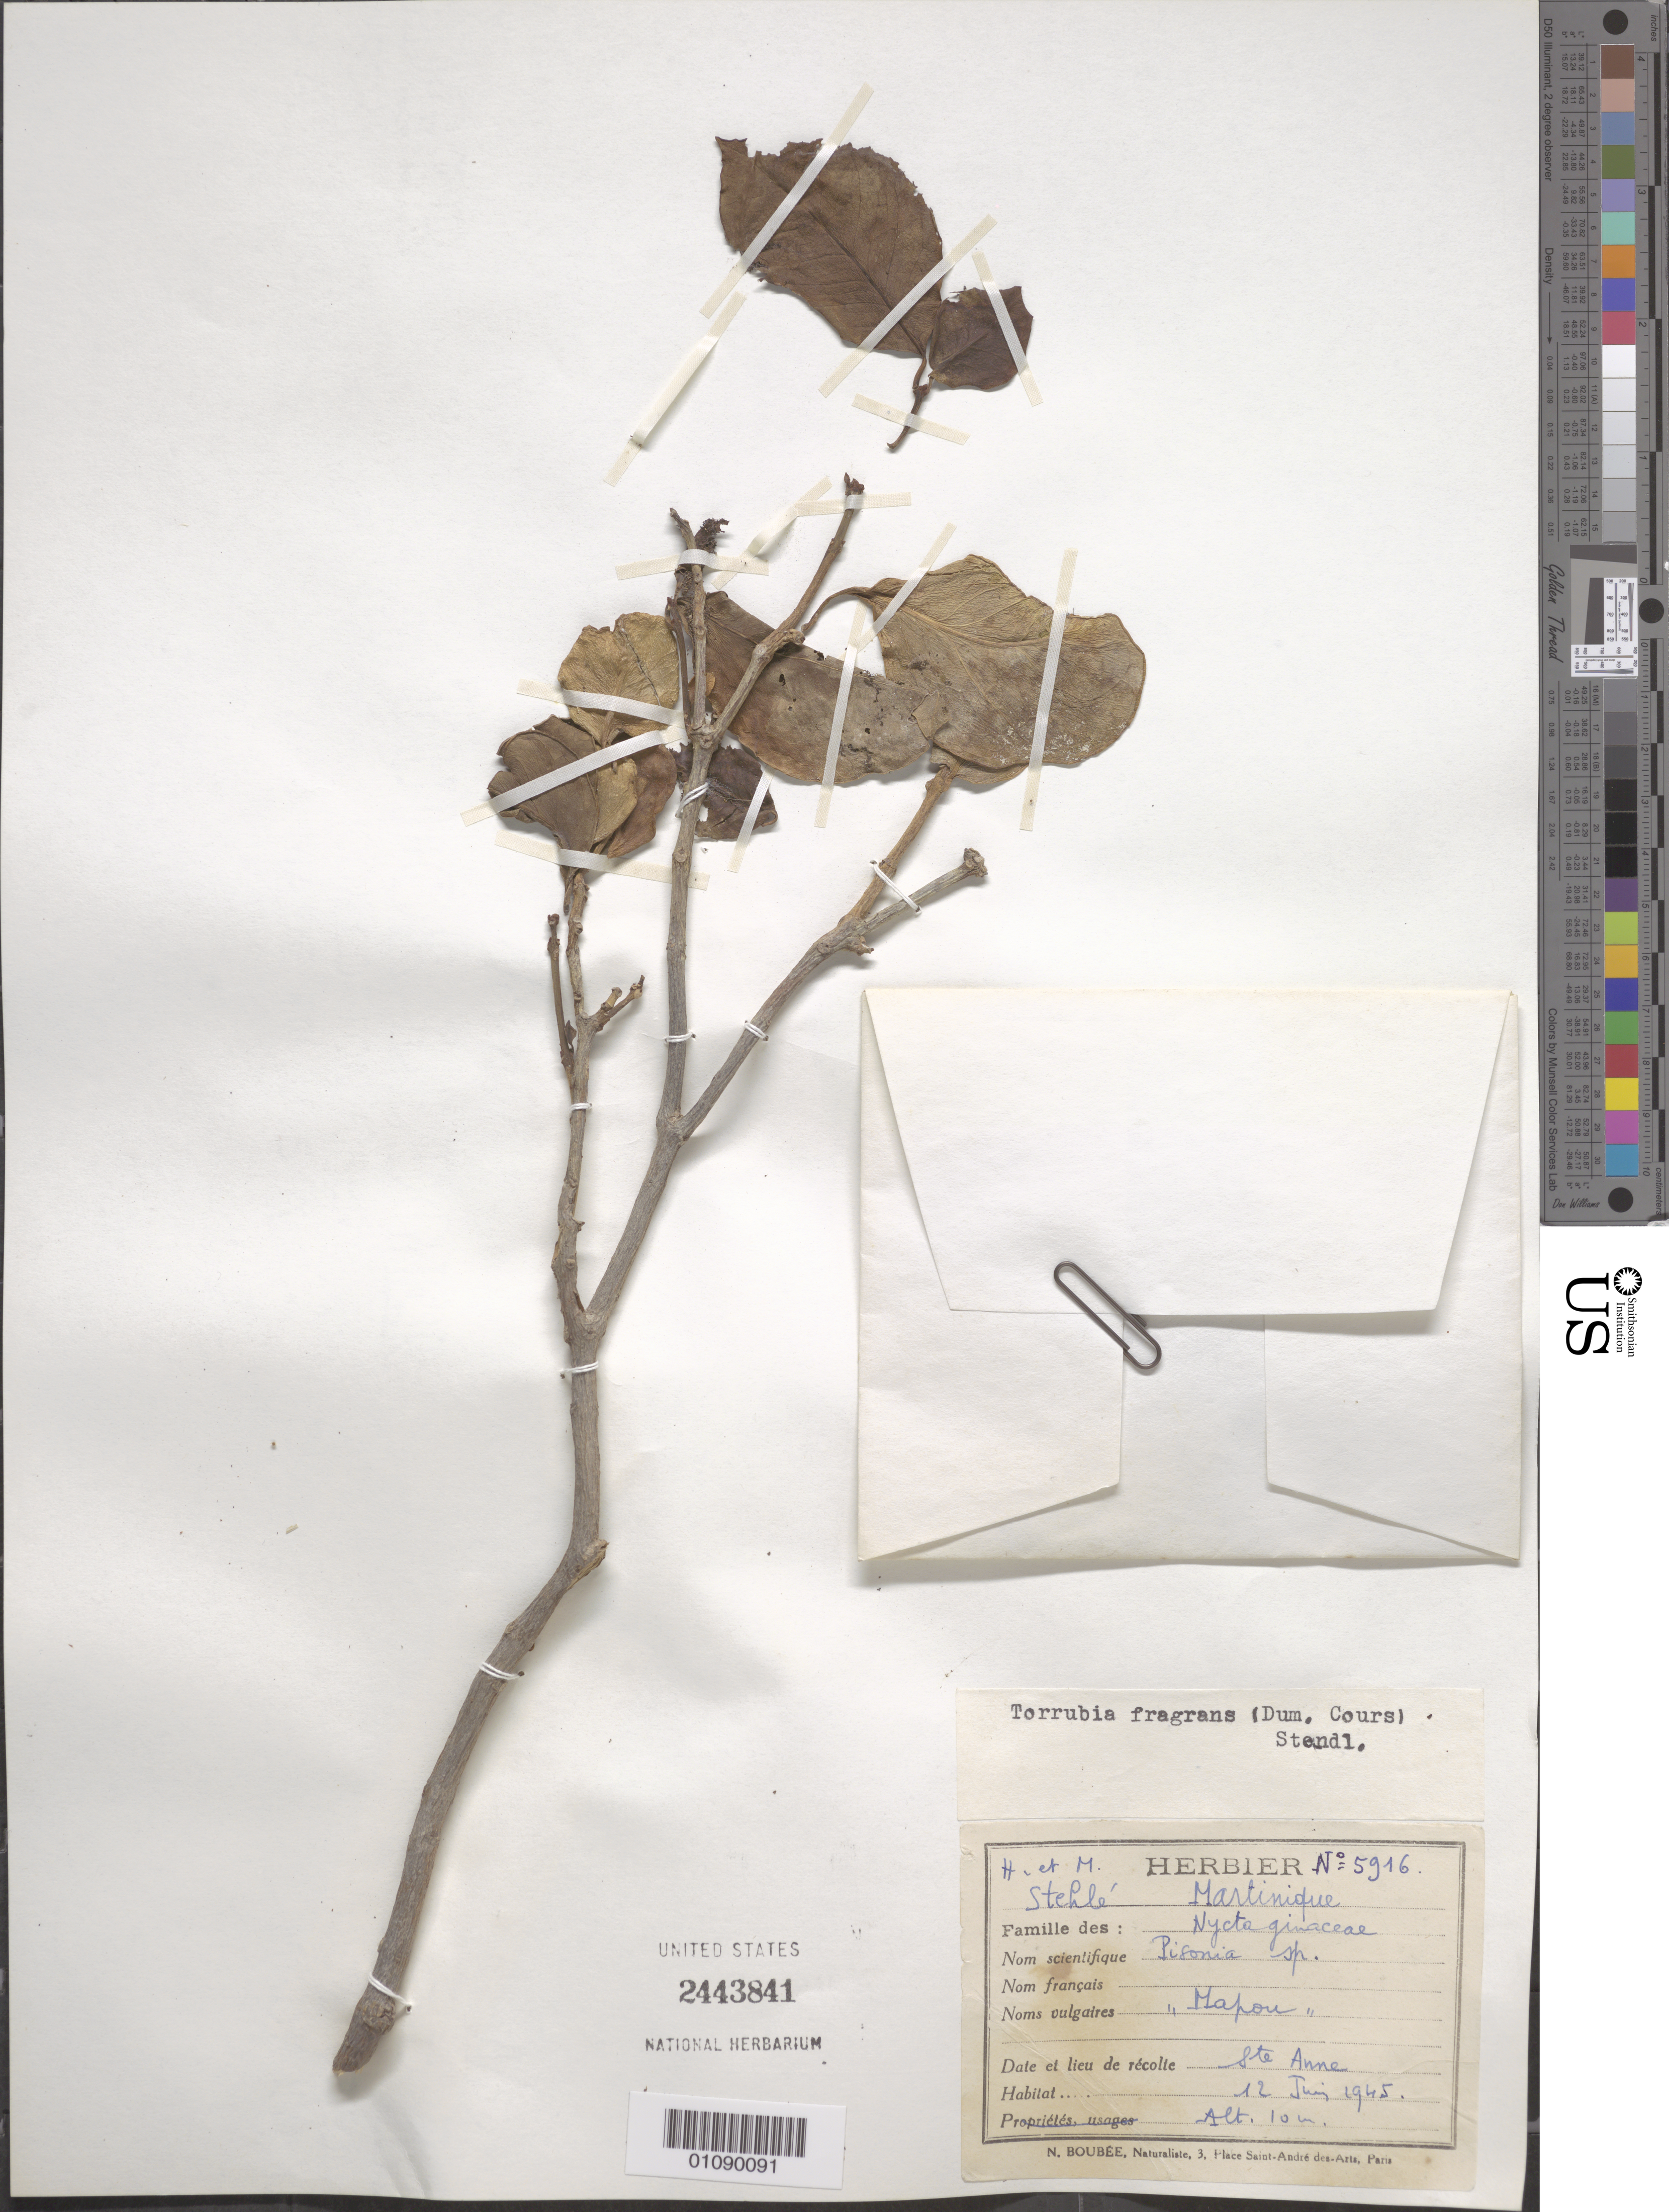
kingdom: Plantae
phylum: Tracheophyta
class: Magnoliopsida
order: Caryophyllales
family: Nyctaginaceae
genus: Guapira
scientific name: Guapira fragrans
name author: (Dum. Cours.) Little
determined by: Strong, Mark T., (BOT), Smithsonian Institution - National Museum of Natural History (UNITED STATES)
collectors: H. Stehlé & M. Stehlé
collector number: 5916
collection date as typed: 12 Jun 1945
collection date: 1945-06-12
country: Martinique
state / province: Le Marin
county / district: Sainte-Anne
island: Martinique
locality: Ste Anne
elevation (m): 10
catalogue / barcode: US 2443841